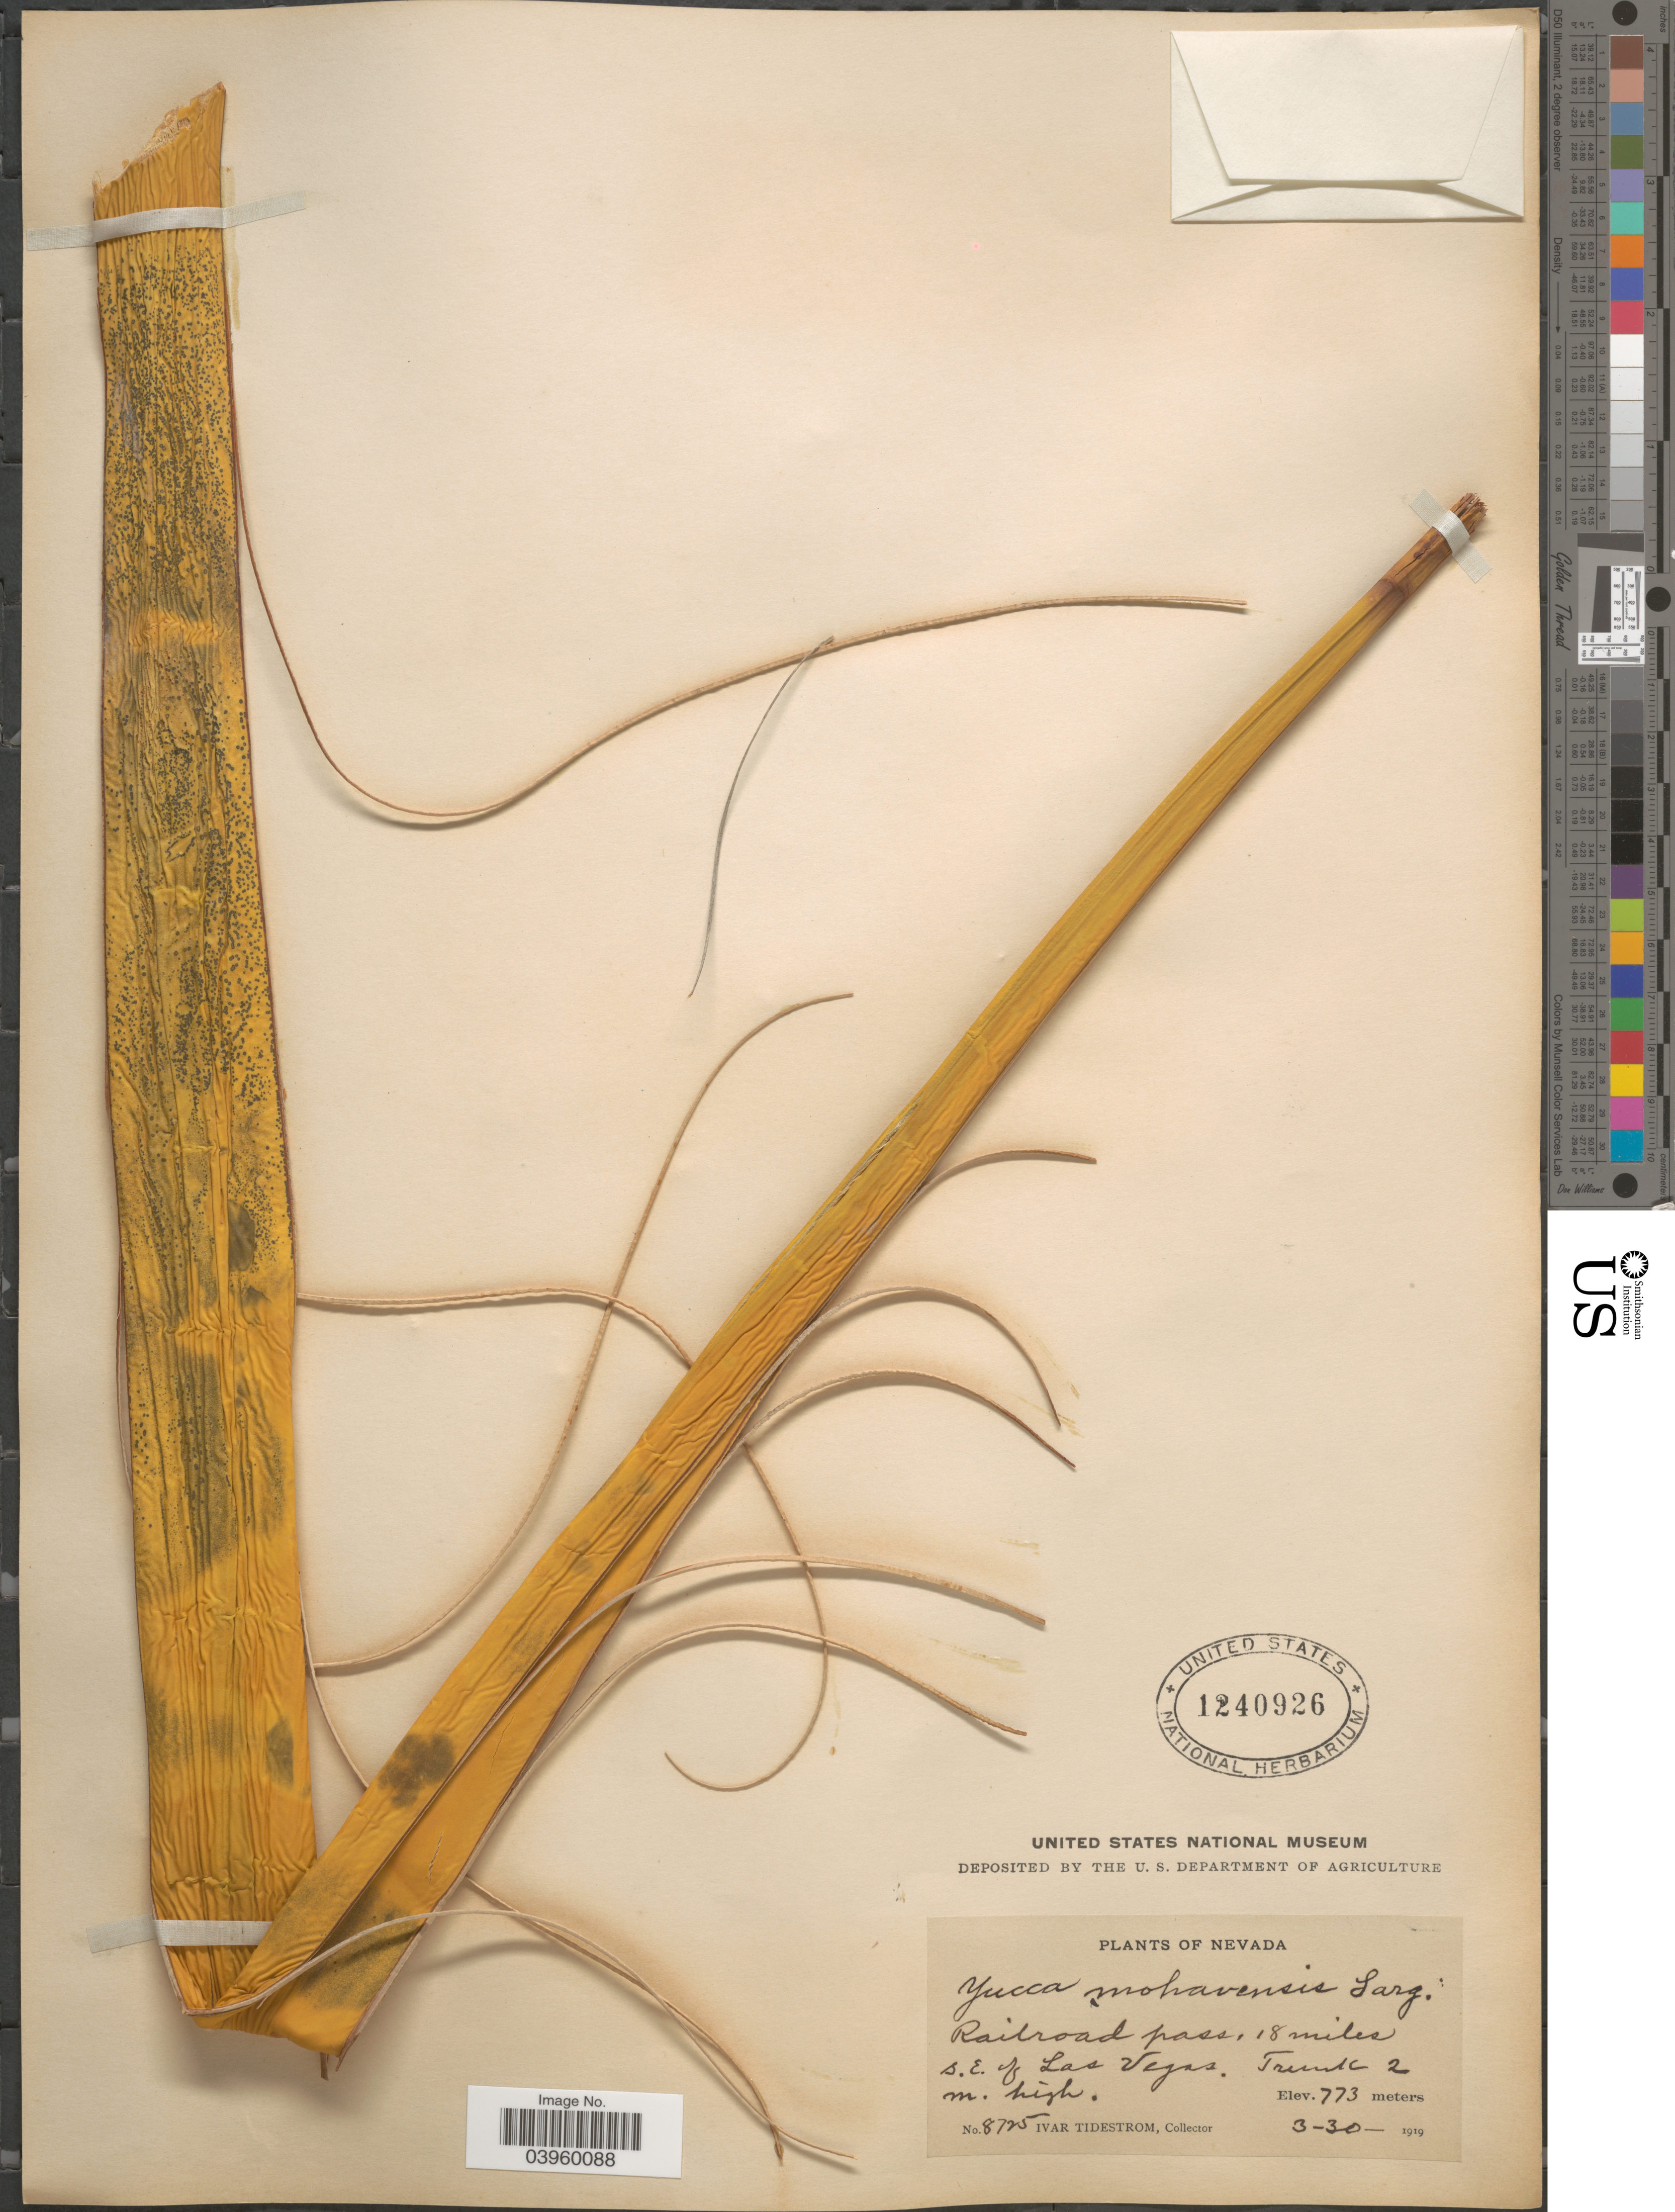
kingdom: Plantae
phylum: Tracheophyta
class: Liliopsida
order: Asparagales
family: Asparagaceae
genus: Yucca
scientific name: Yucca schidigera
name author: Roezl ex Ortgies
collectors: I. F. Tidestrom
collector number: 8725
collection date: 1919-03-30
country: United States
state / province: Nevada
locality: Railroad pass, 18 miles s.e. of Las Vegas.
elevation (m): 773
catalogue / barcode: US 1240926